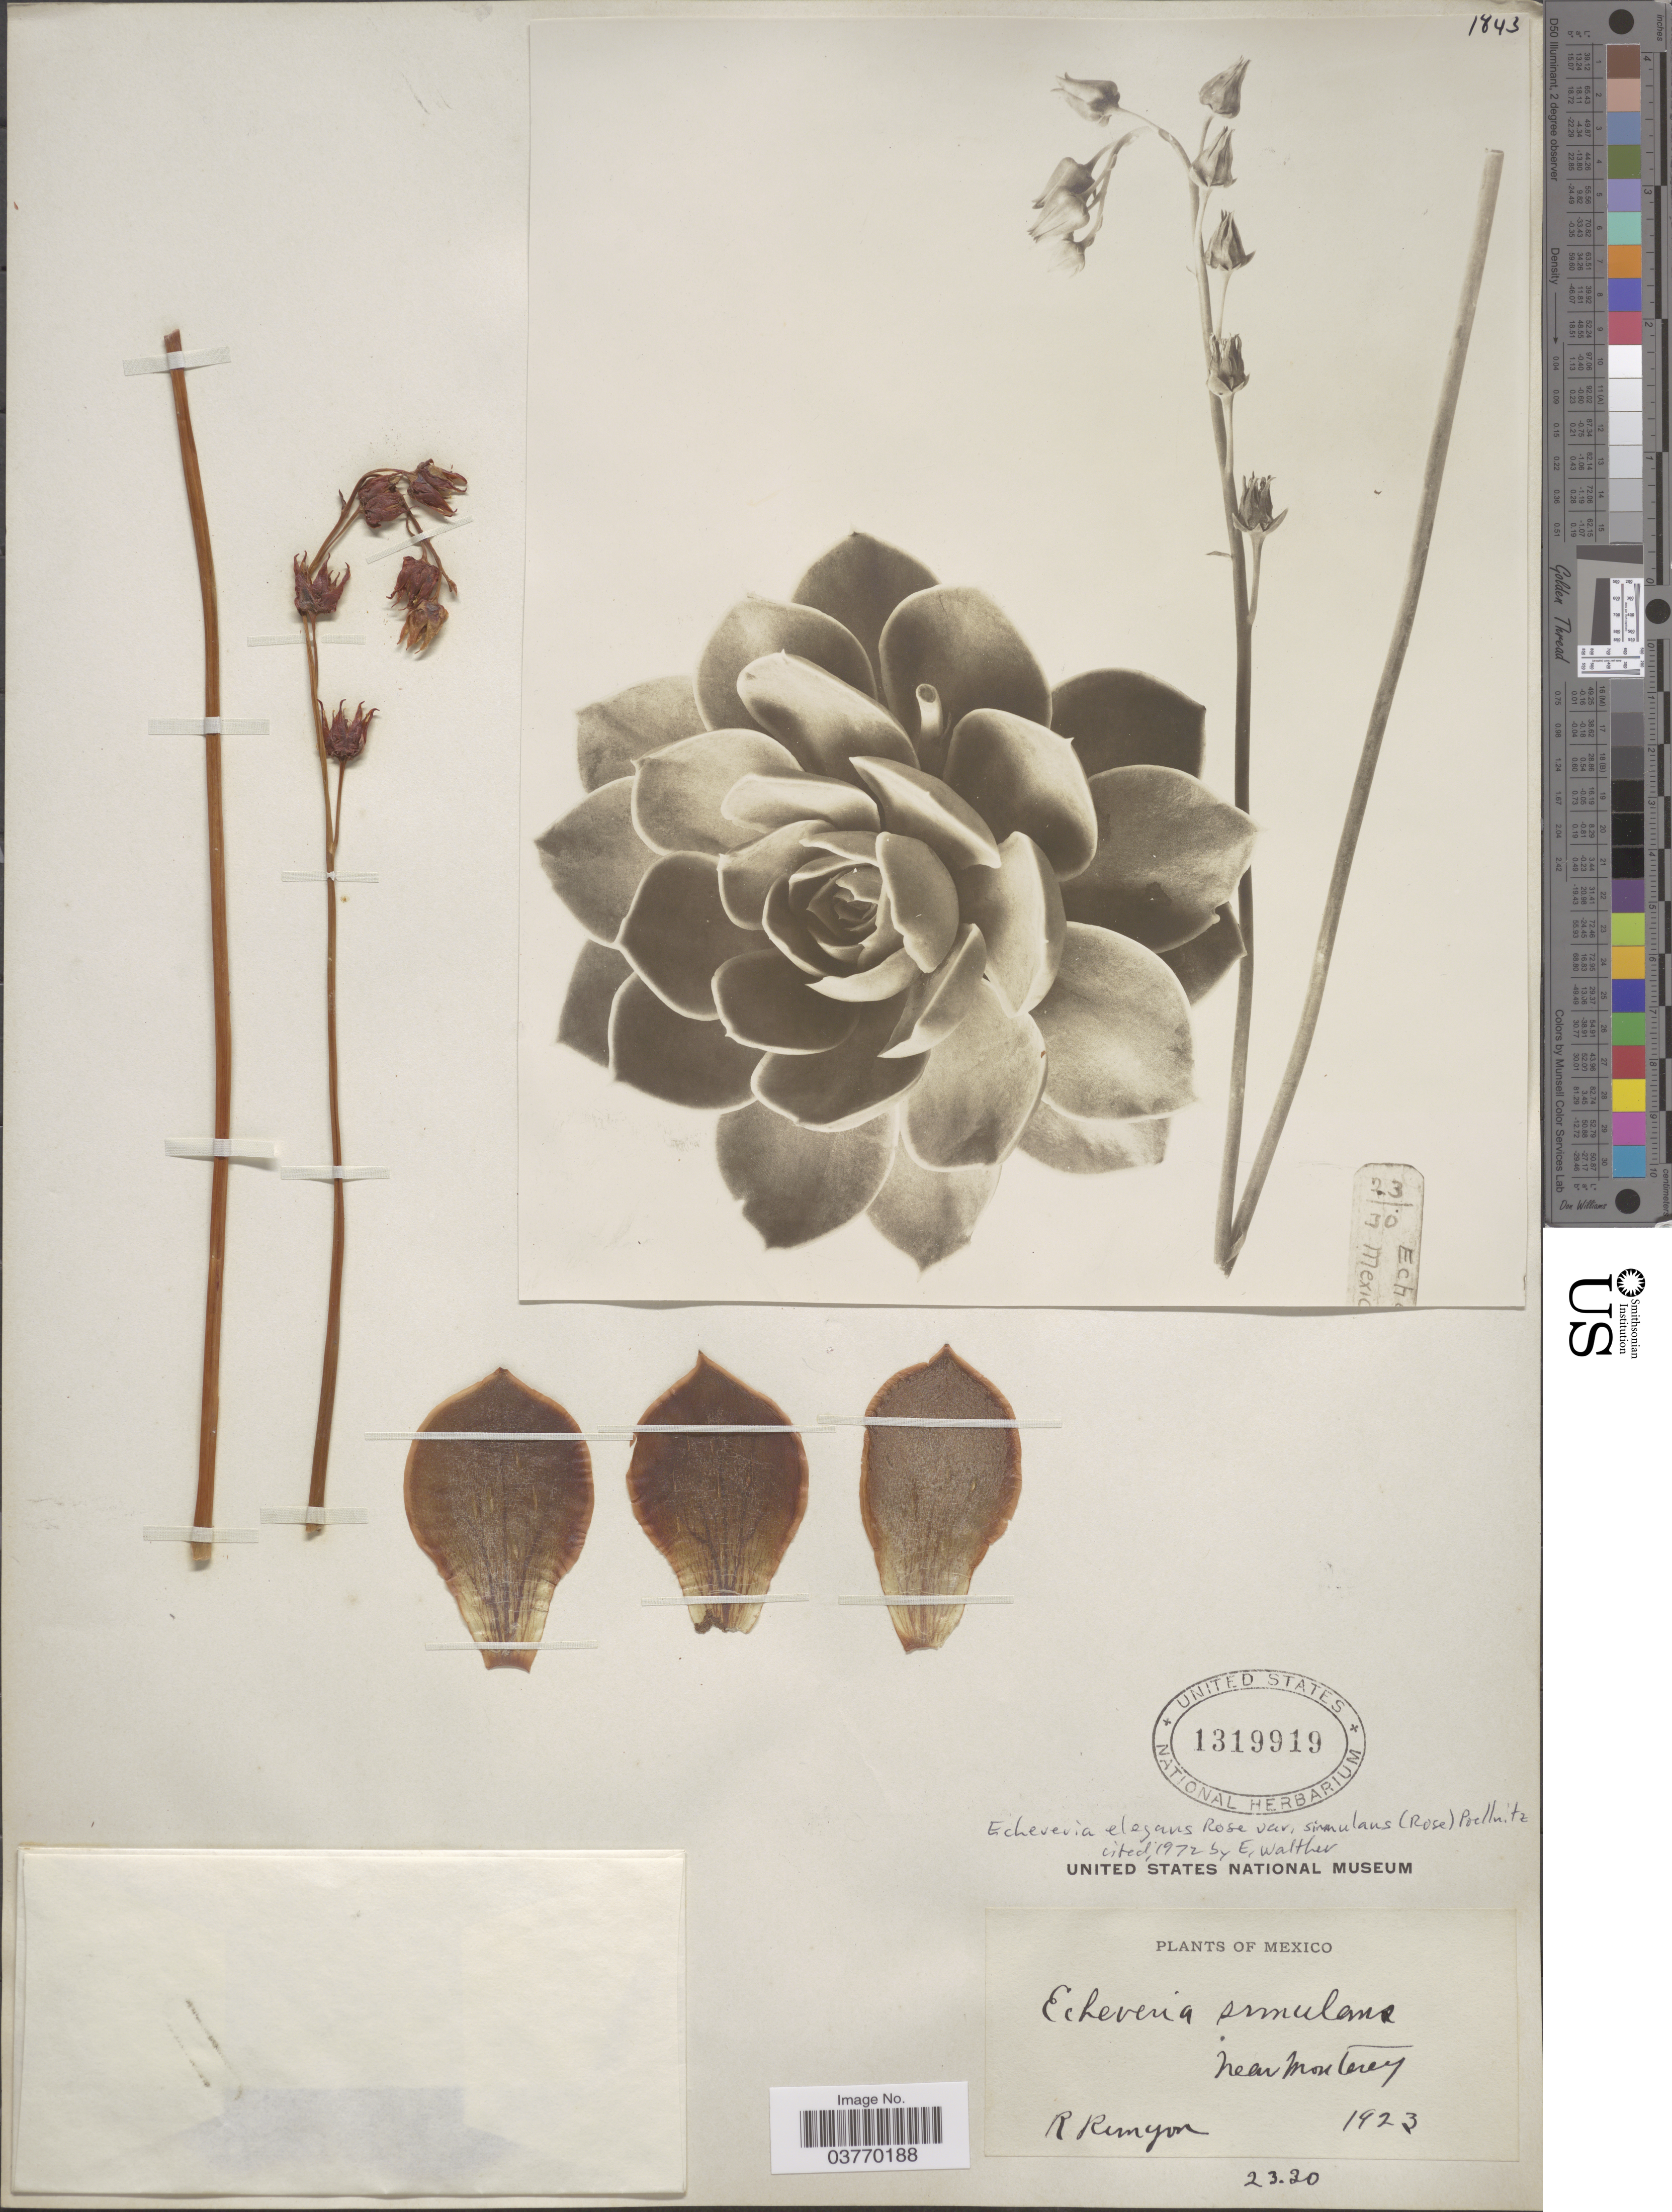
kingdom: Plantae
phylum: Tracheophyta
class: Magnoliopsida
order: Saxifragales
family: Crassulaceae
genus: Echeveria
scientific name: Echeveria elegans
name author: Rose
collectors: R. Runyon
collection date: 1923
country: Mexico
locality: Near Monterey.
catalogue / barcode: US 1319919